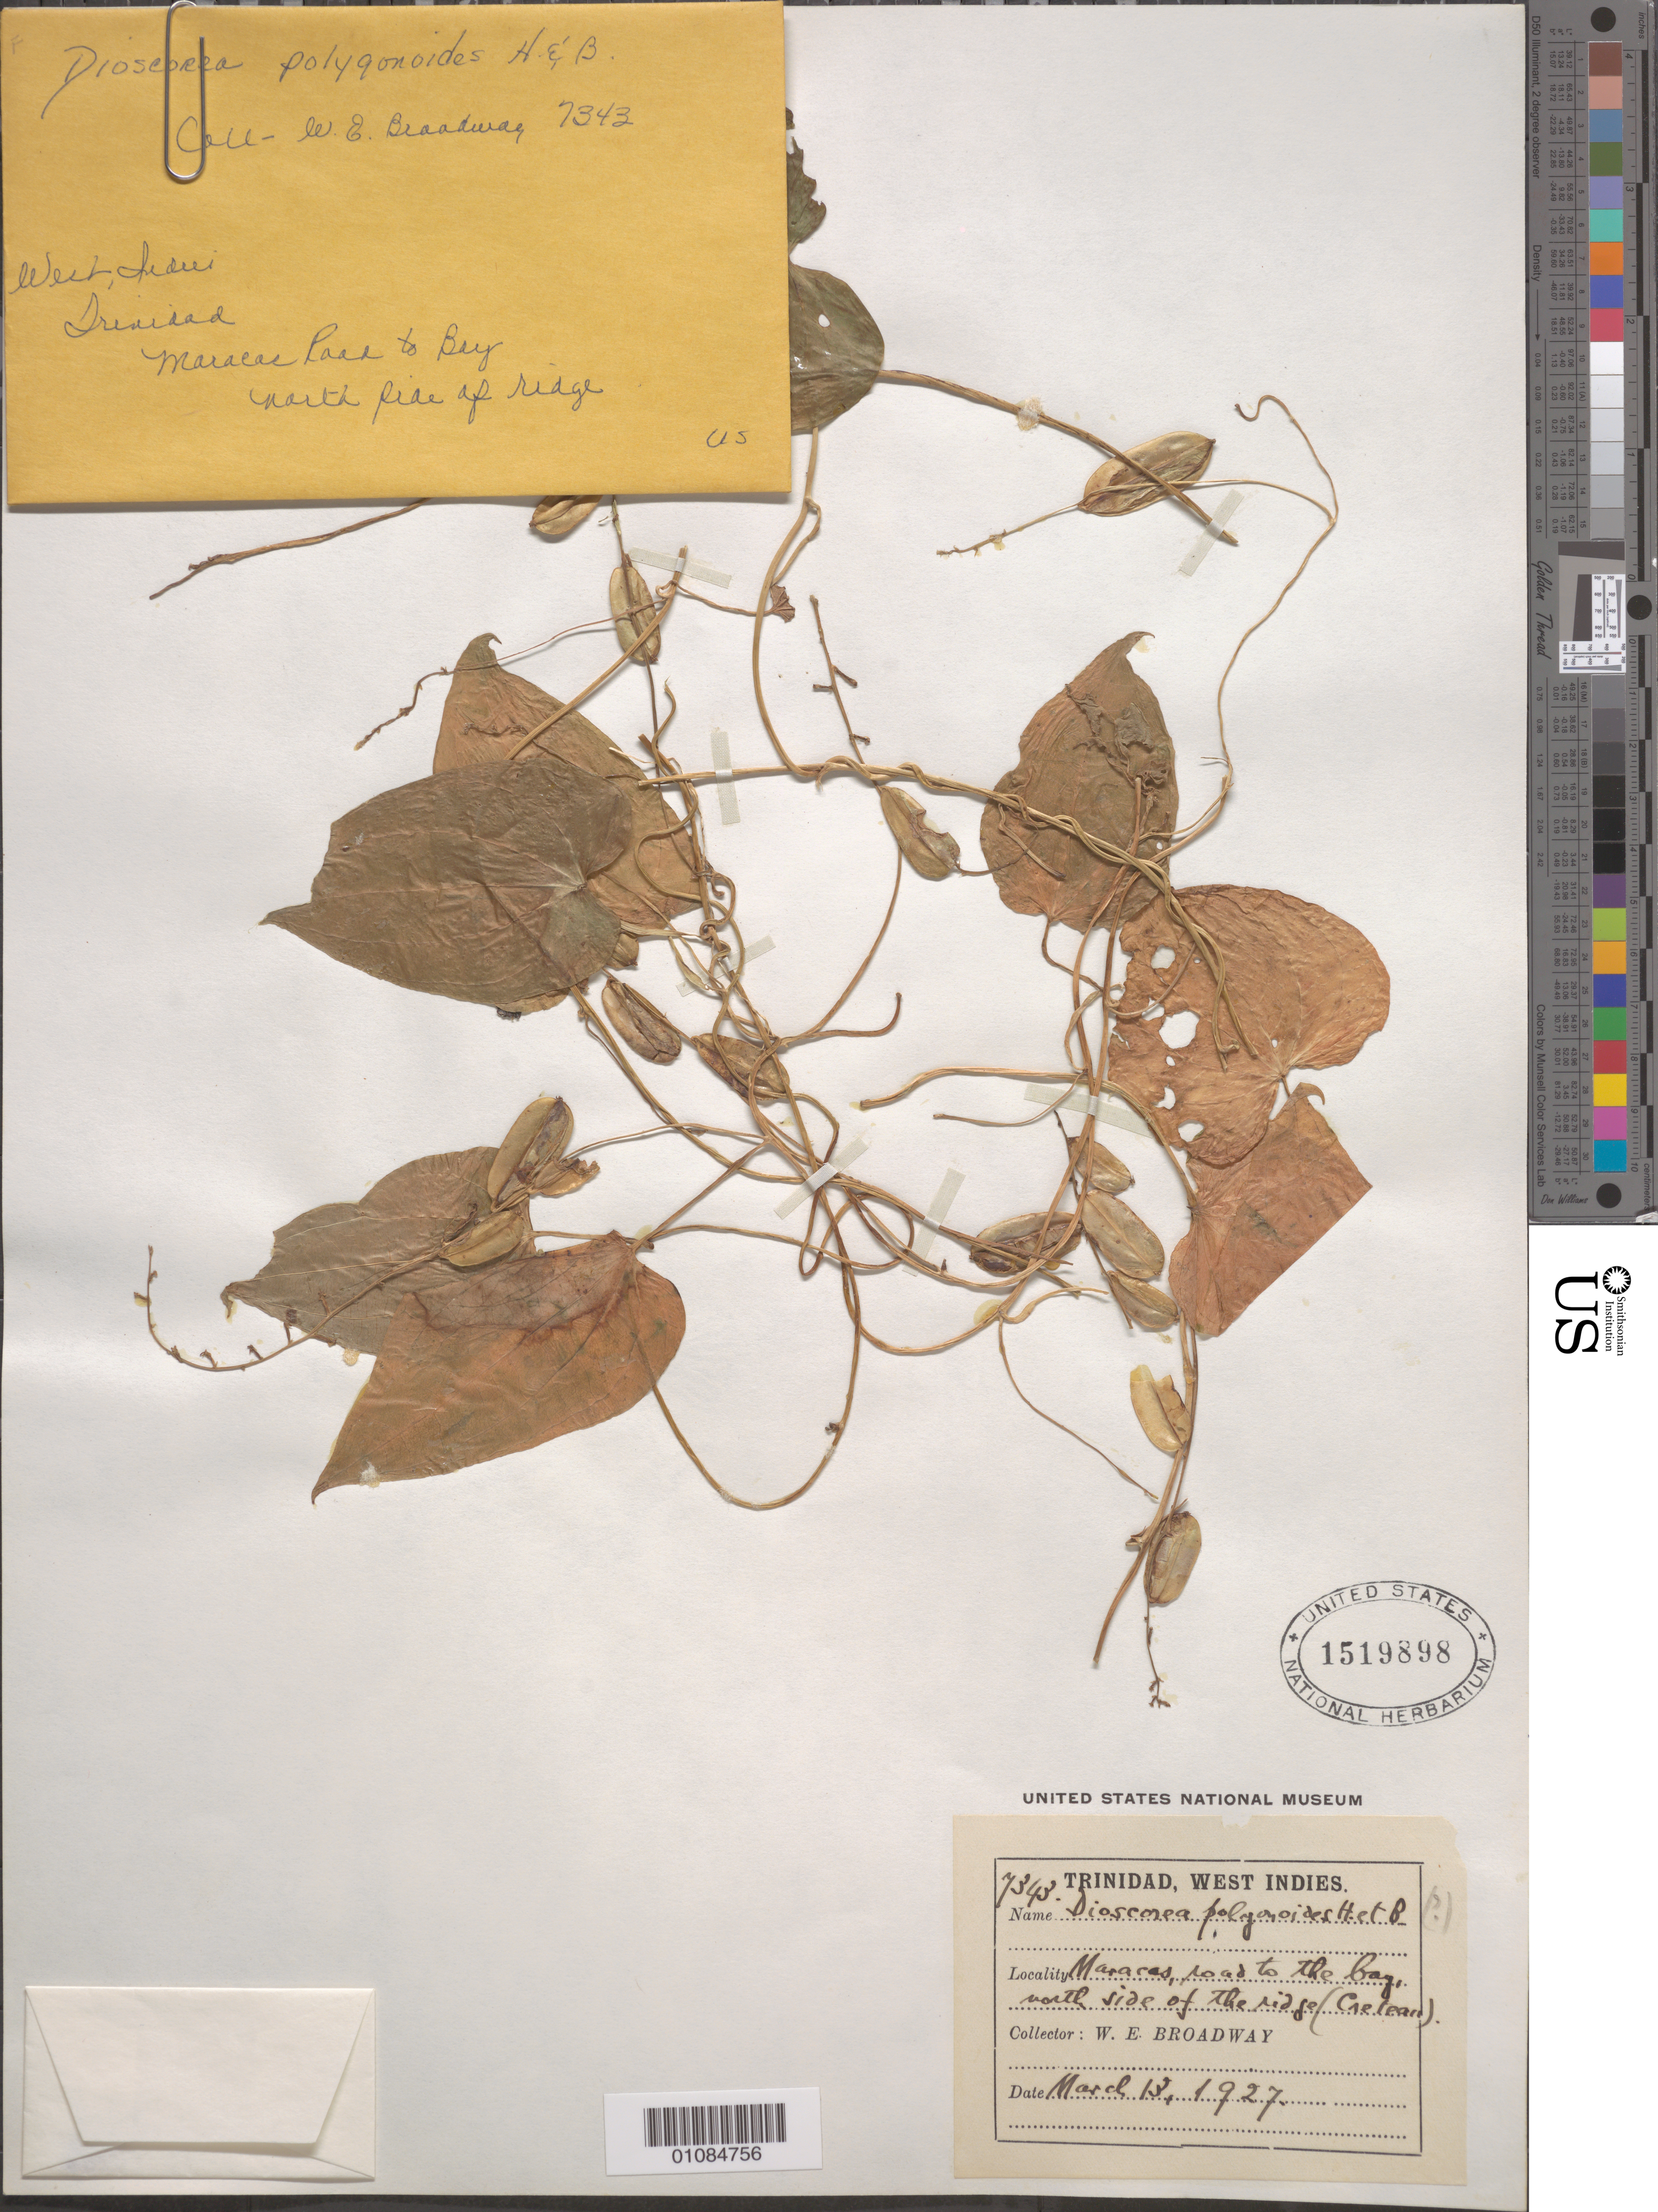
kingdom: Plantae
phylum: Tracheophyta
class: Liliopsida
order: Dioscoreales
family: Dioscoreaceae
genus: Dioscorea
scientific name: Dioscorea polygonoides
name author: Humb. & Bonpl. ex Willd.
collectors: W. E. Broadway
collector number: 7343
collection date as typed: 13 Mar 1927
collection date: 1927-03-13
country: Trinidad and Tobago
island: Trinidad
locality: Maracas, road to the bay, N side of the ridge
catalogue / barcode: US 1519898